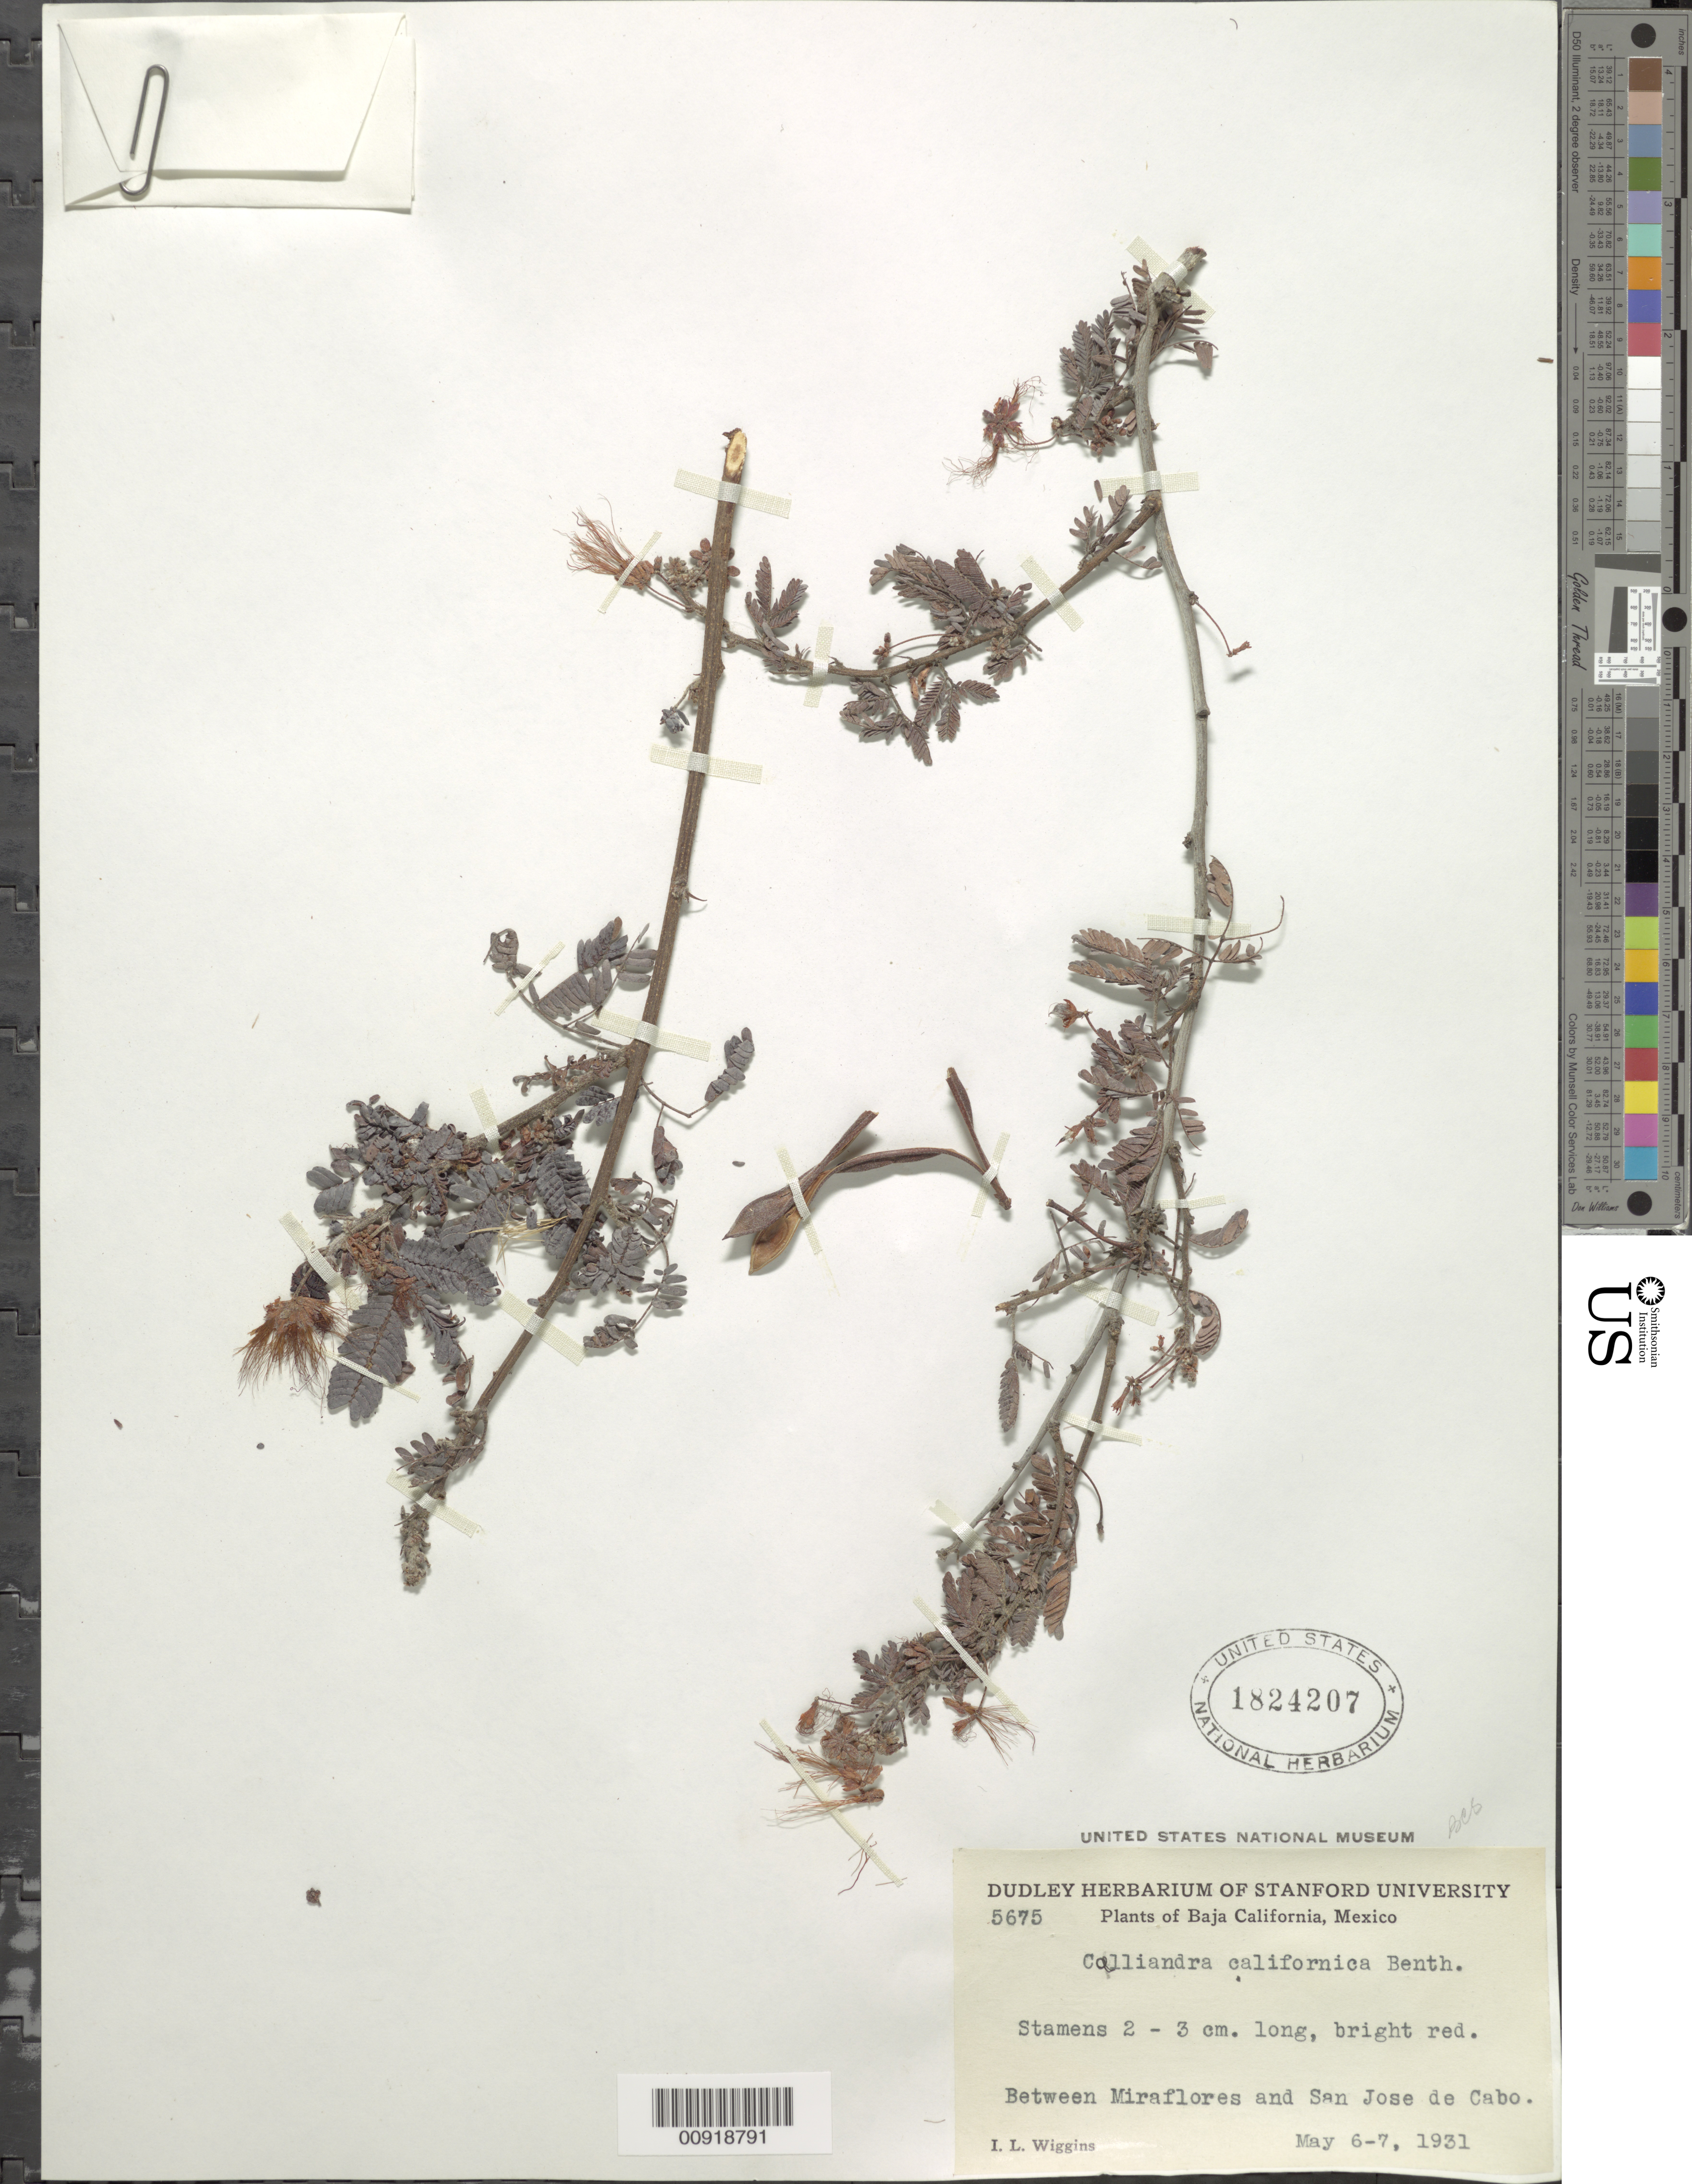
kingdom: Plantae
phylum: Tracheophyta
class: Magnoliopsida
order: Fabales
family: Fabaceae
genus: Calliandra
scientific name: Calliandra californica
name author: Benth.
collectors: I. L. Wiggins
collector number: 5675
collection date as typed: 06 May 1931 to 07 May 1931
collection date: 1931-05-06/1931-05-07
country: Mexico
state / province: Baja California Sur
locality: Between Miraflores and San José de Cabo.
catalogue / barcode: US 1824207